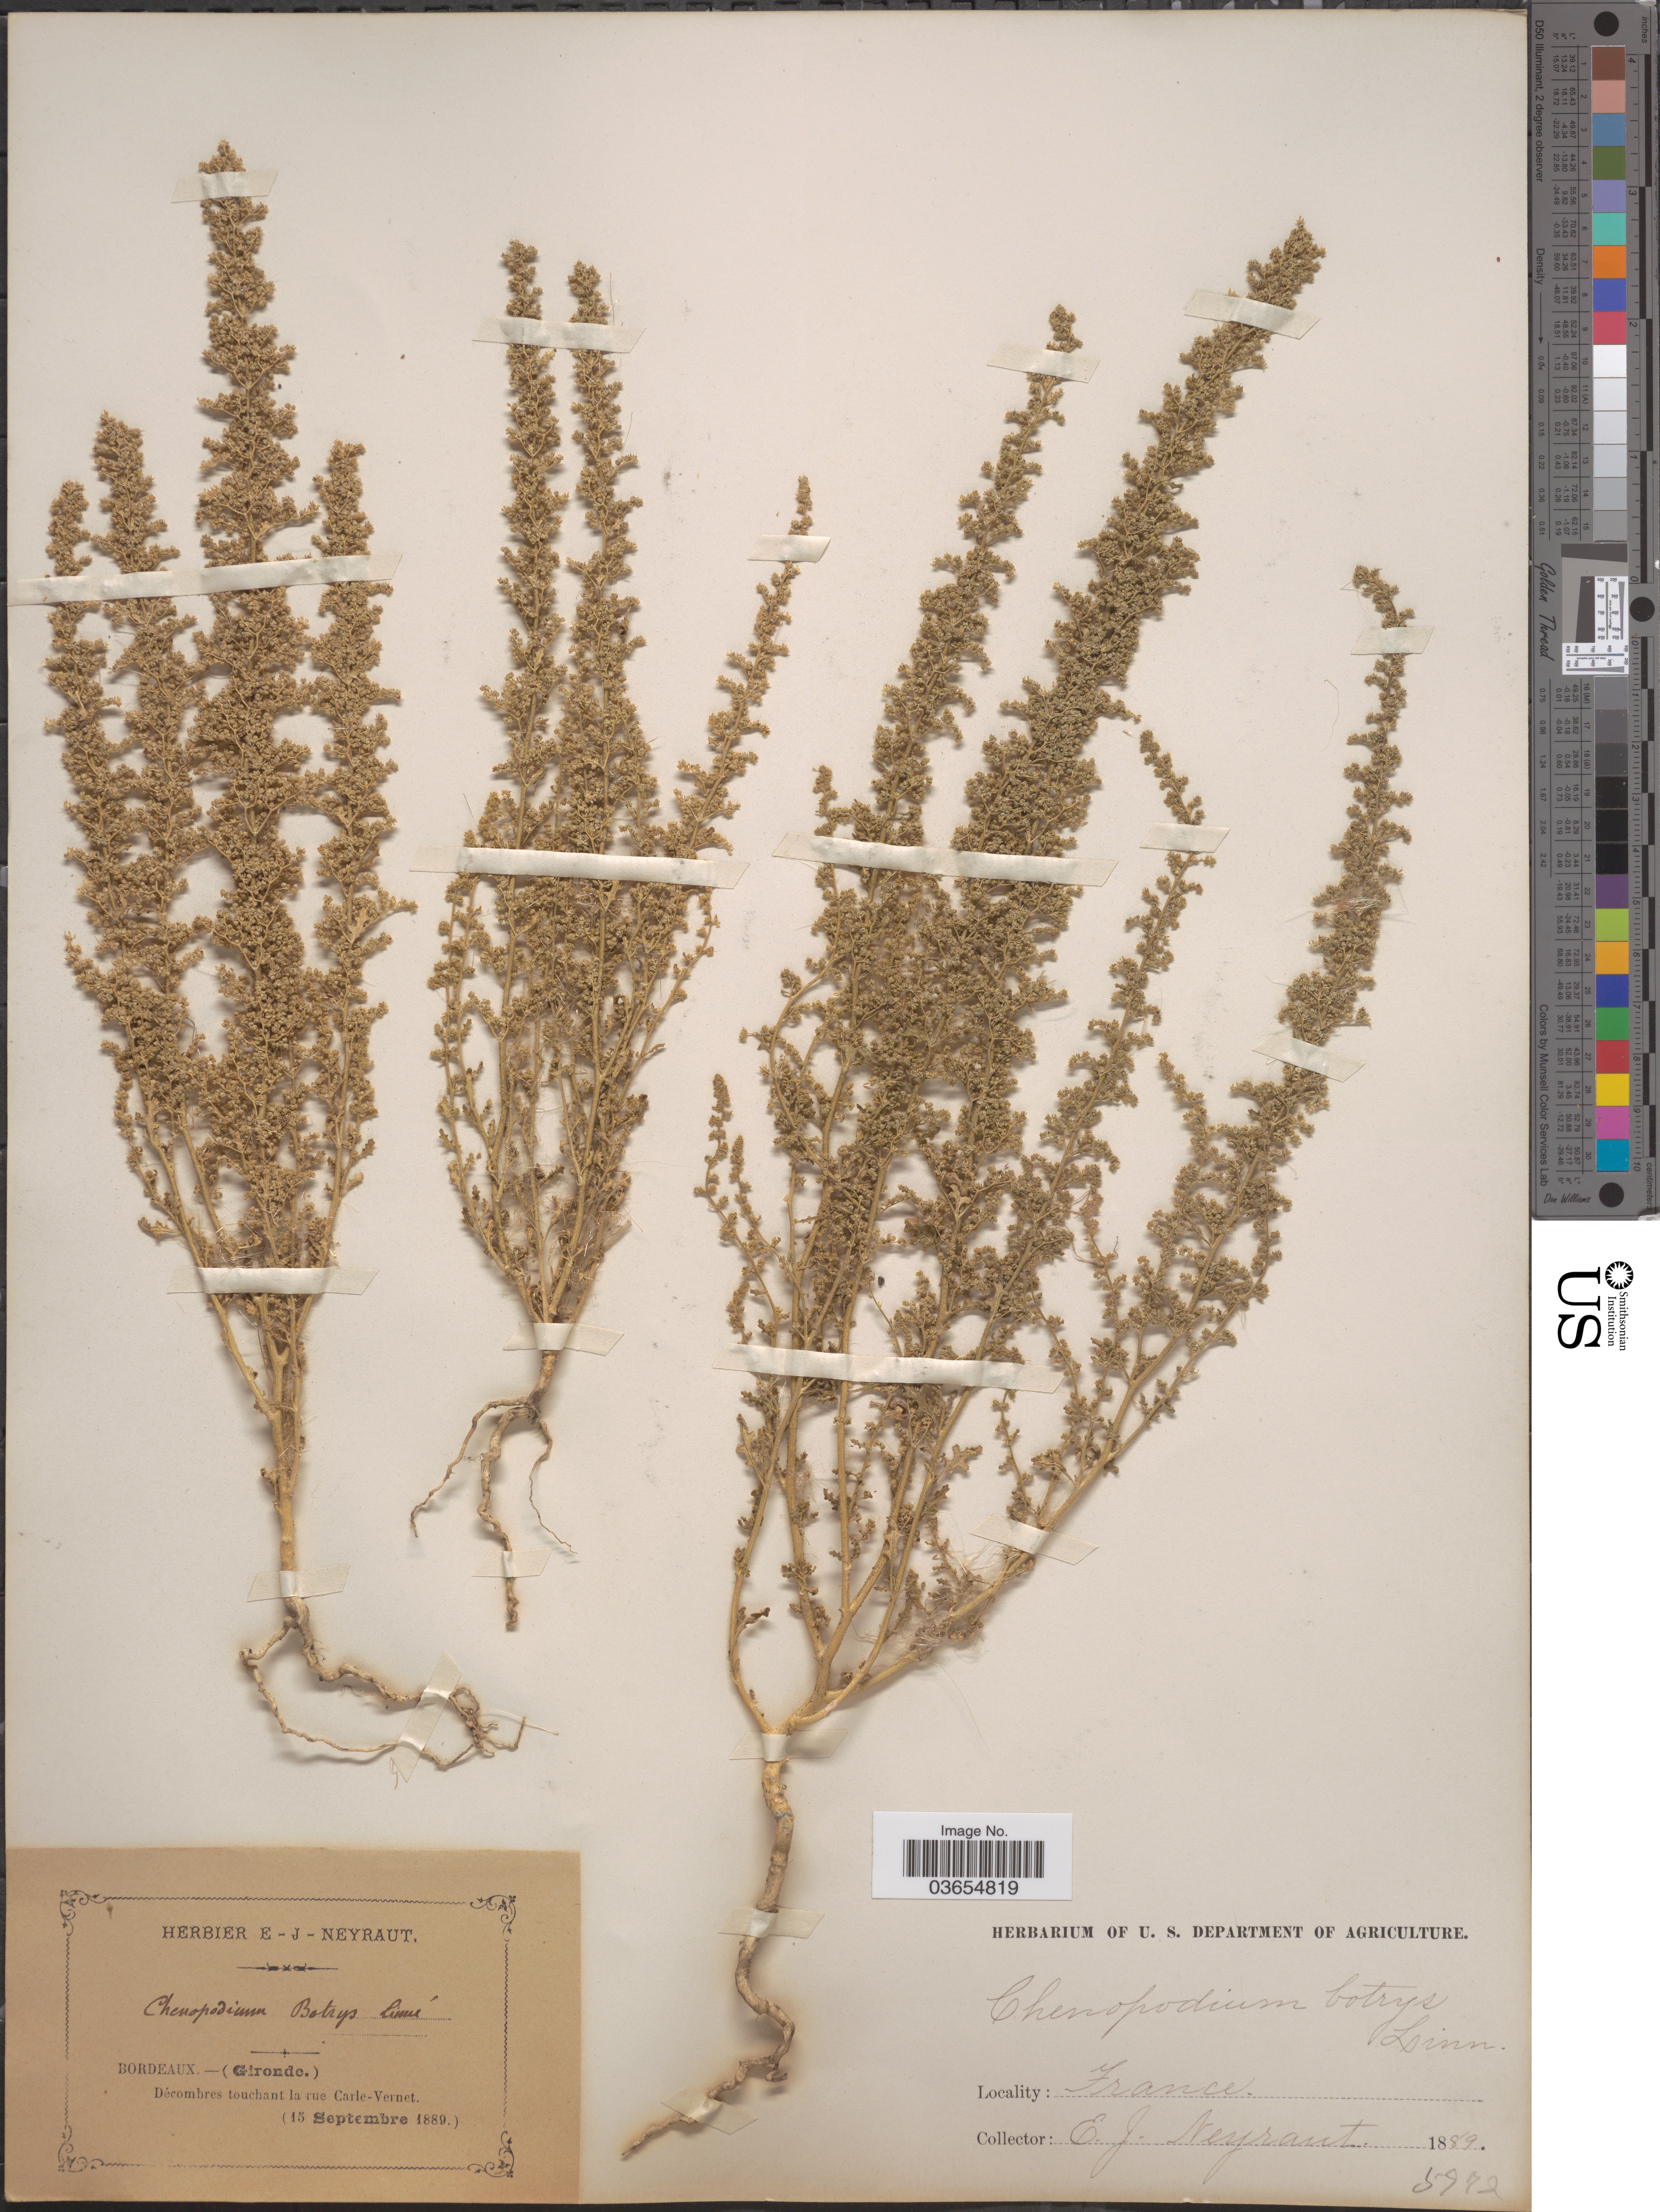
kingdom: Plantae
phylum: Tracheophyta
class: Magnoliopsida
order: Caryophyllales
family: Amaranthaceae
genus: Chenopodium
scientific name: Chenopodium botrys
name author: L.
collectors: E. Neyraut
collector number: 5972/4?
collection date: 1889-09-15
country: France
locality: Bordeaux. [unsure placement] - (Gironde.) Décombres touchant la rue Carle-Vernet.